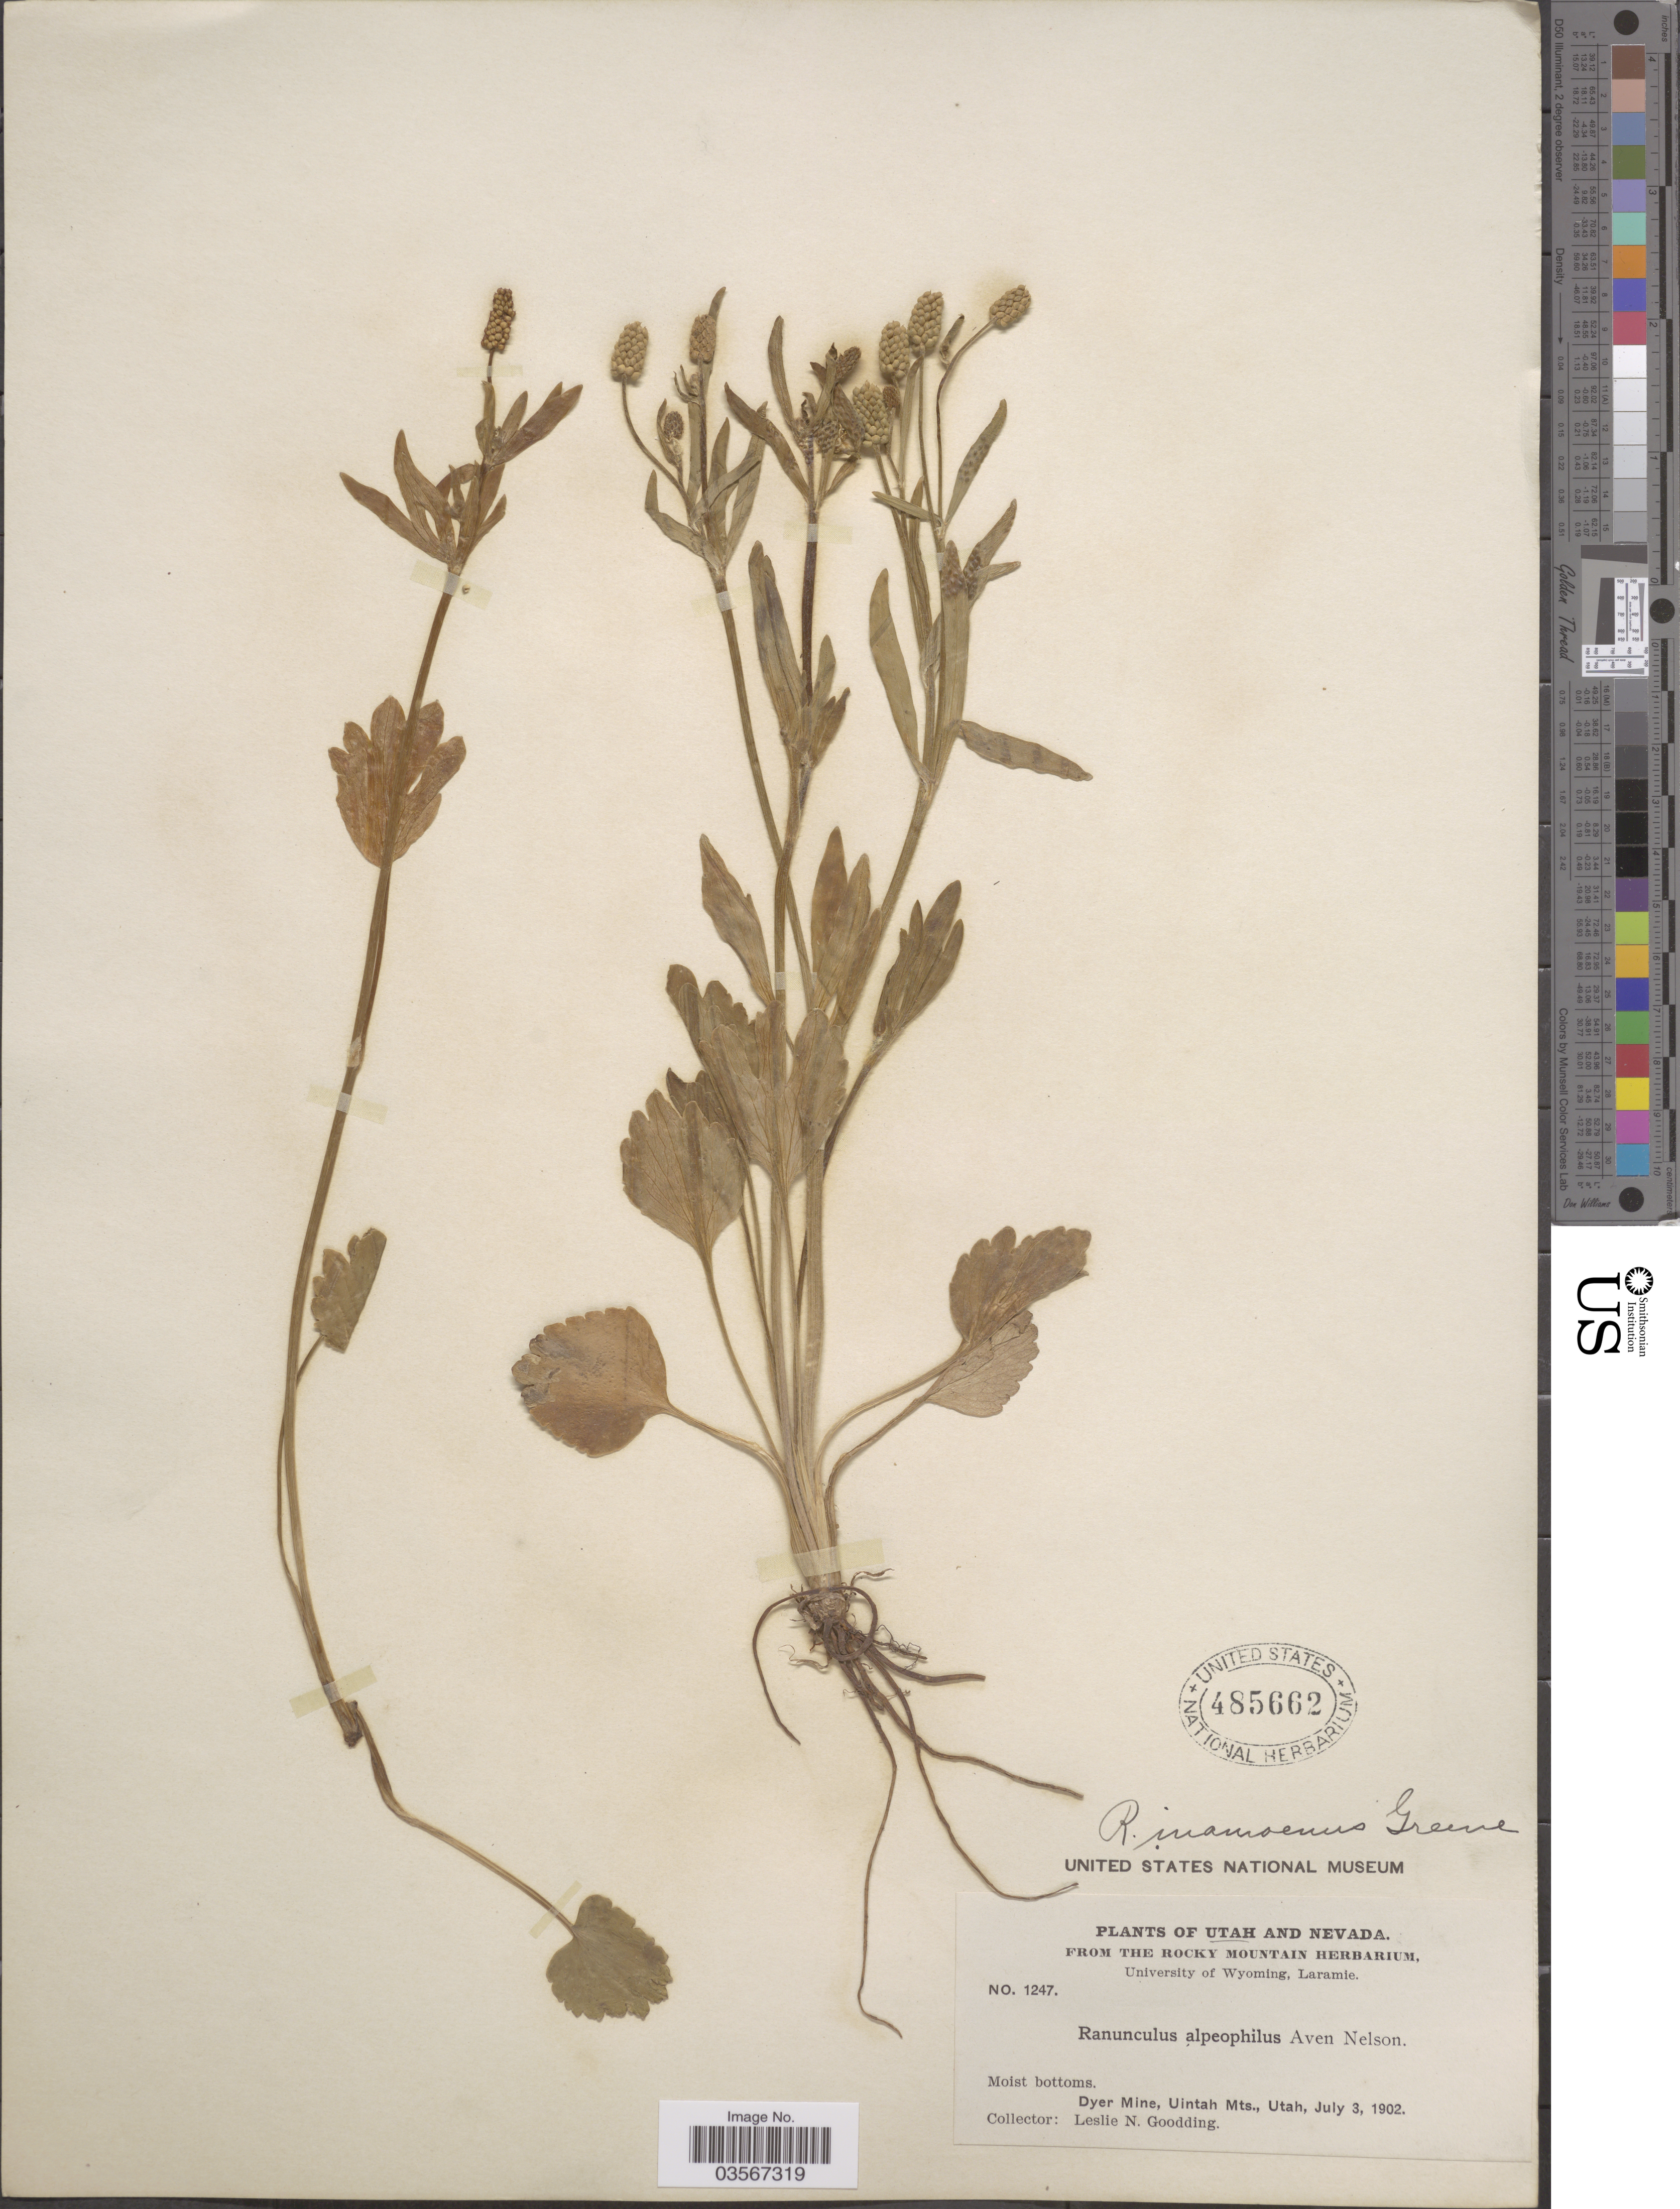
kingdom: Plantae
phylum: Tracheophyta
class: Magnoliopsida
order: Ranunculales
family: Ranunculaceae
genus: Ranunculus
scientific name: Ranunculus inamoenus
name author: Greene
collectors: L. N. Goodding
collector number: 1247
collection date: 1902-07-03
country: United States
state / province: Utah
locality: Dyer Mine, Uintah Mts.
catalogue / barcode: US 485662